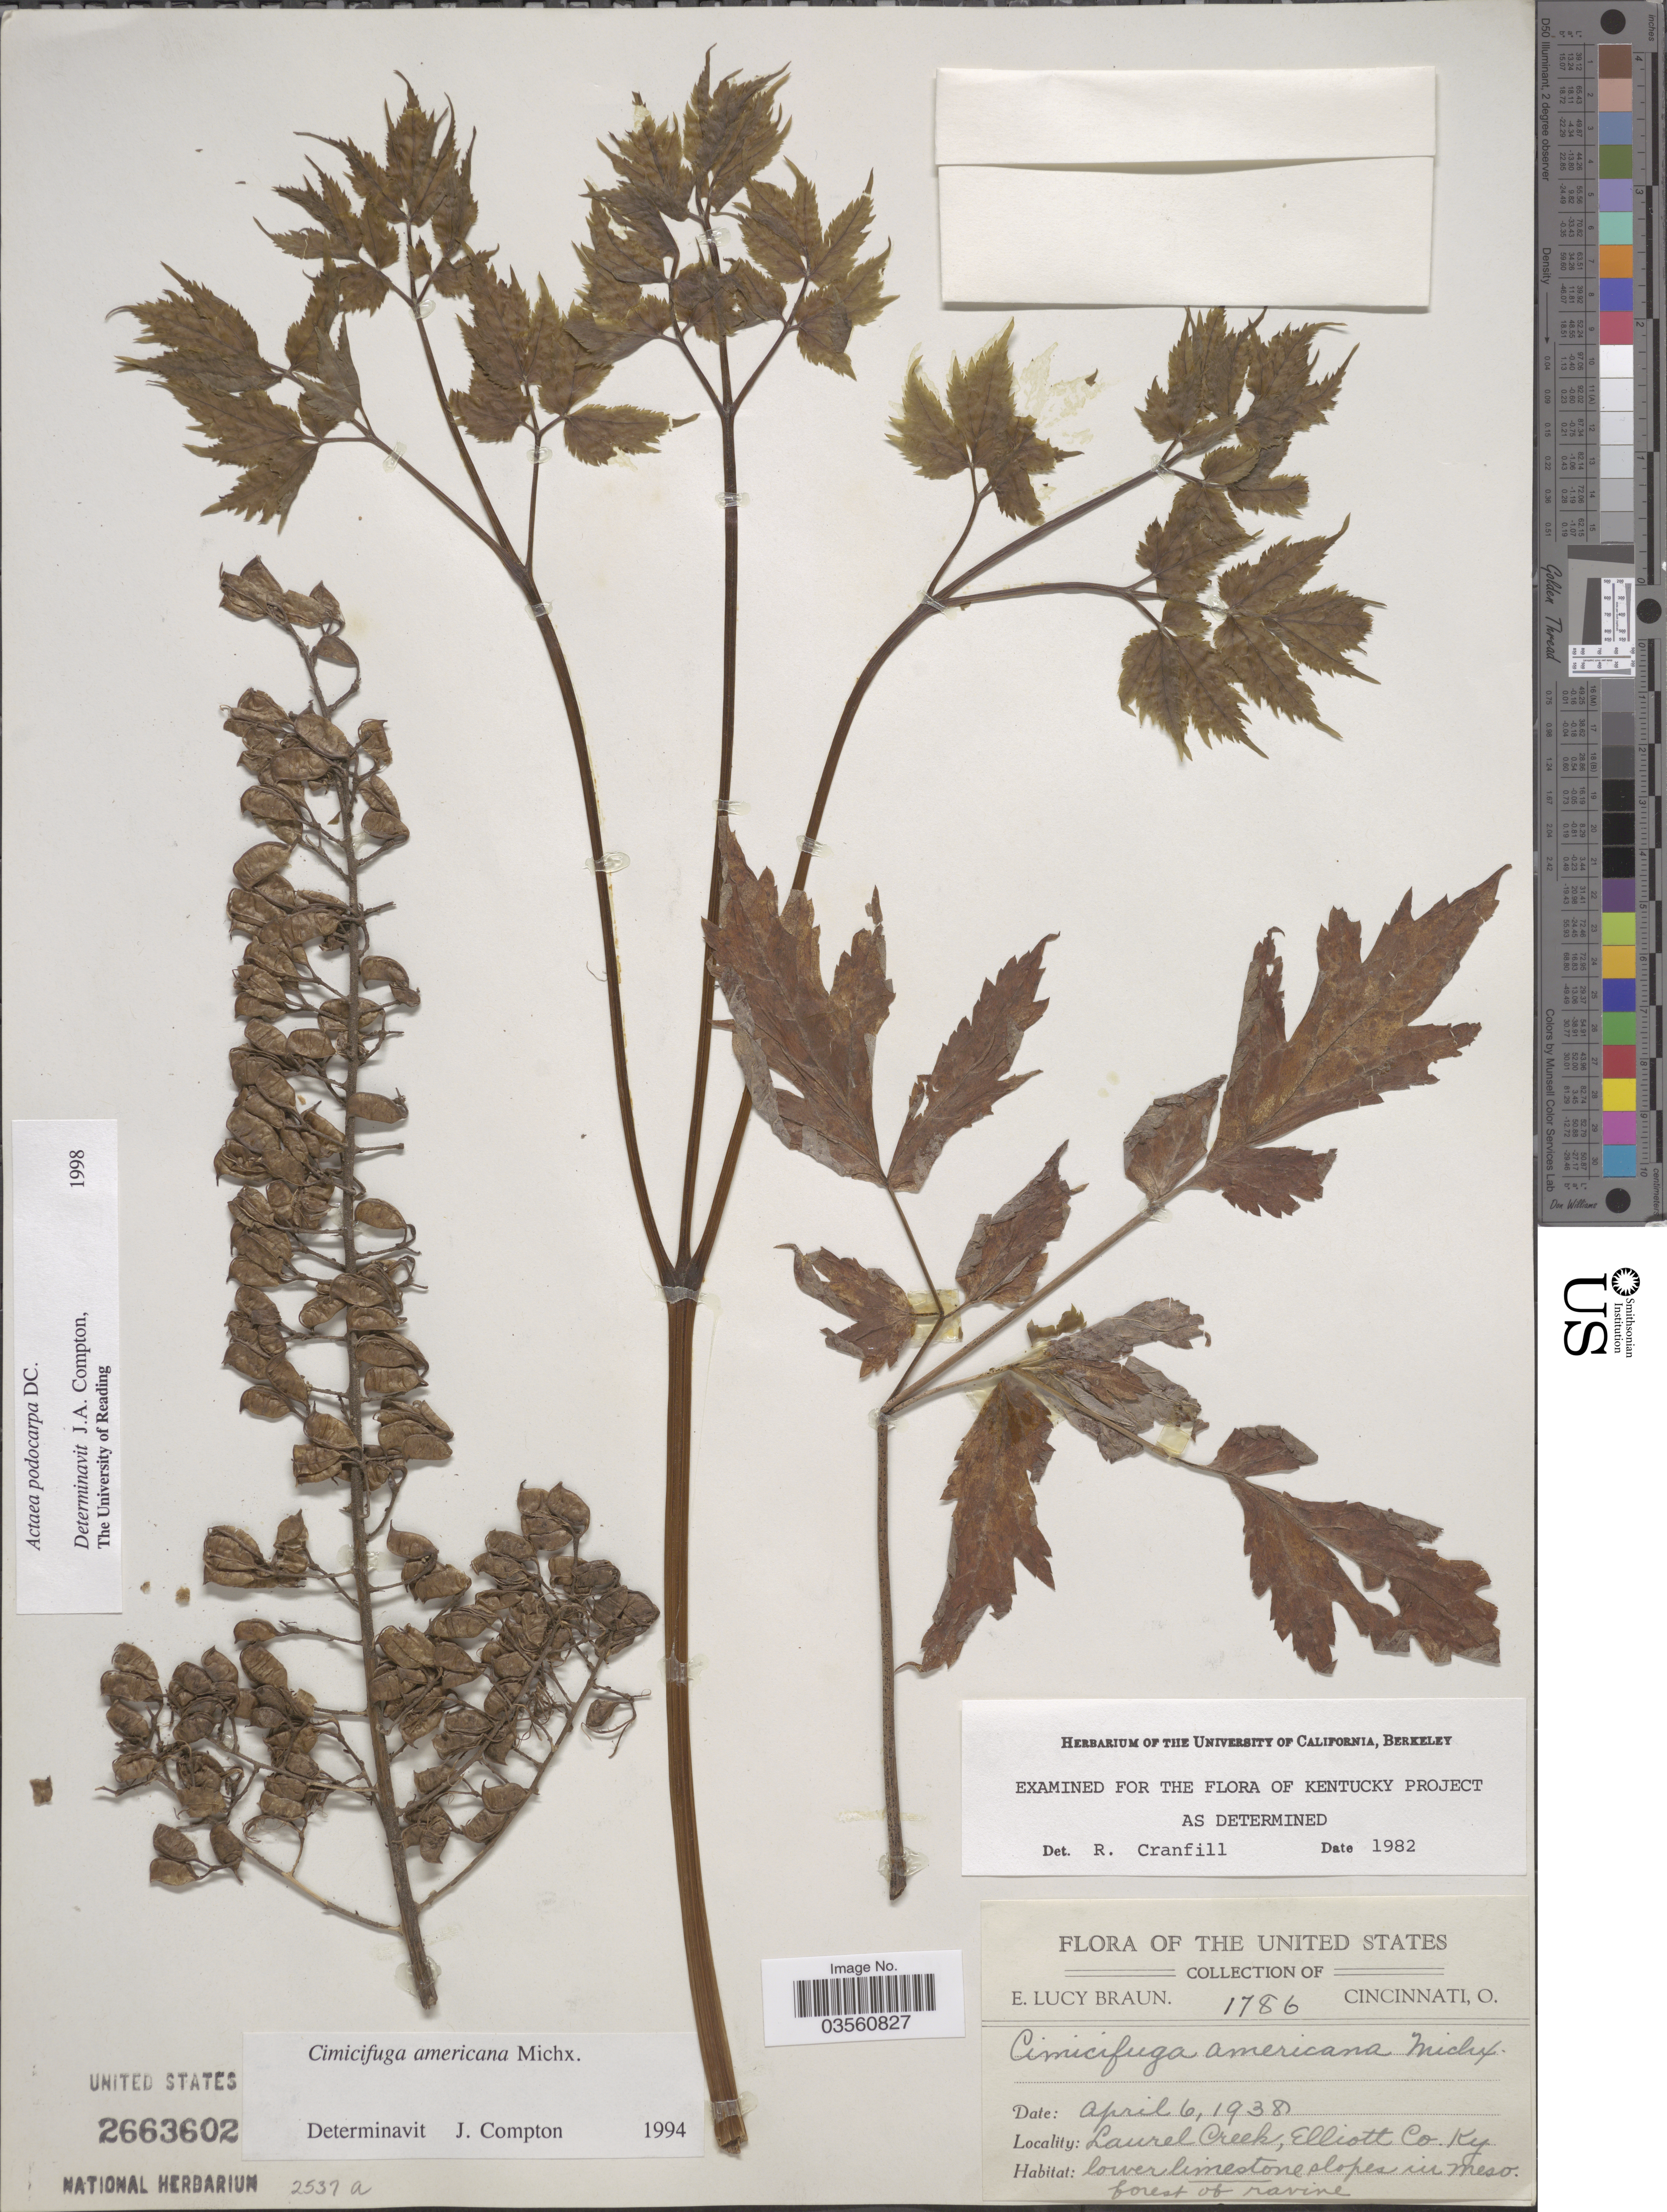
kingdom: Plantae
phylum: Tracheophyta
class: Magnoliopsida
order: Ranunculales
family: Ranunculaceae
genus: Actaea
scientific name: Actaea podocarpa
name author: DC.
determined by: Compton, J. A.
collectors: E. L. Braun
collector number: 1786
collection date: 1938-04-06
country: United States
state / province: Kentucky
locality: Laurel Creek, Elliott Co.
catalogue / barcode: US 2663602